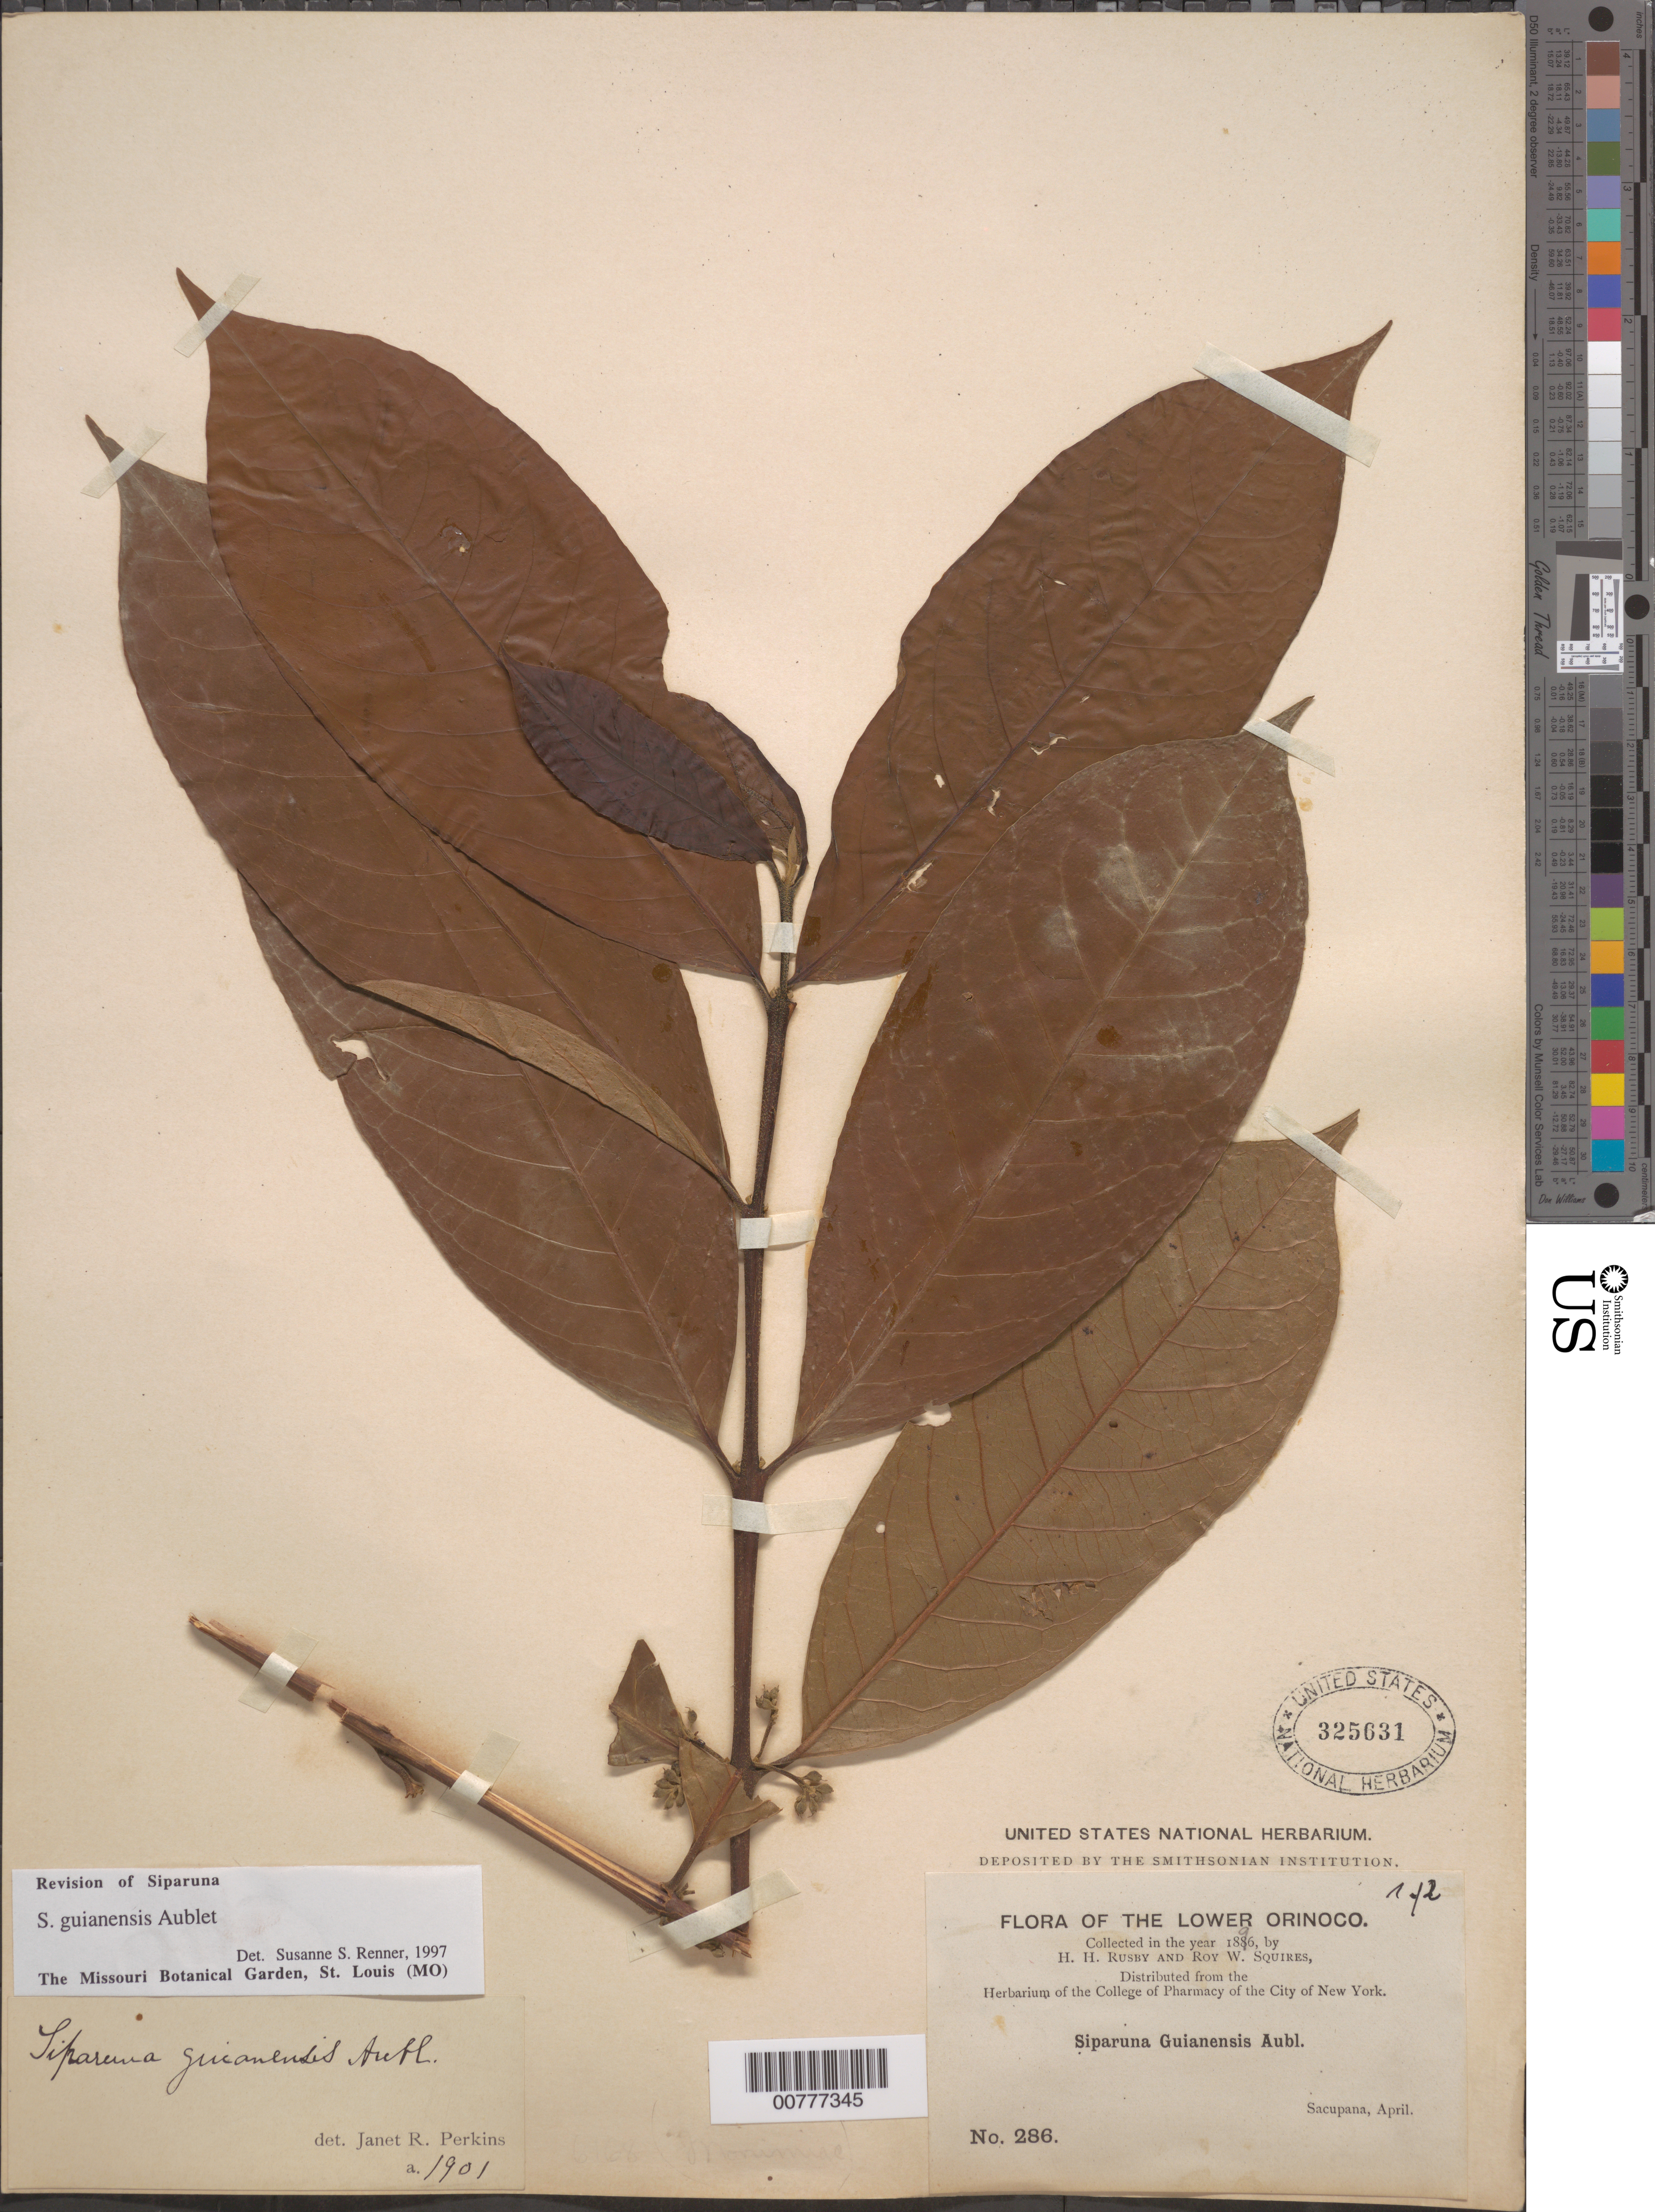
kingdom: Plantae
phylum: Tracheophyta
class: Magnoliopsida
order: Laurales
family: Siparunaceae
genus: Siparuna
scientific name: Siparuna guianensis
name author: Aubl.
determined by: Renner, S. S.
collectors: H. H. Rusby & R. Squires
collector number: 286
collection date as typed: April 1896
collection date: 1896-04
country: Venezuela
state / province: Delta Amacuro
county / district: Antonio Díaz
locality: Lower Orinoco, Sacupana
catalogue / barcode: US 325631